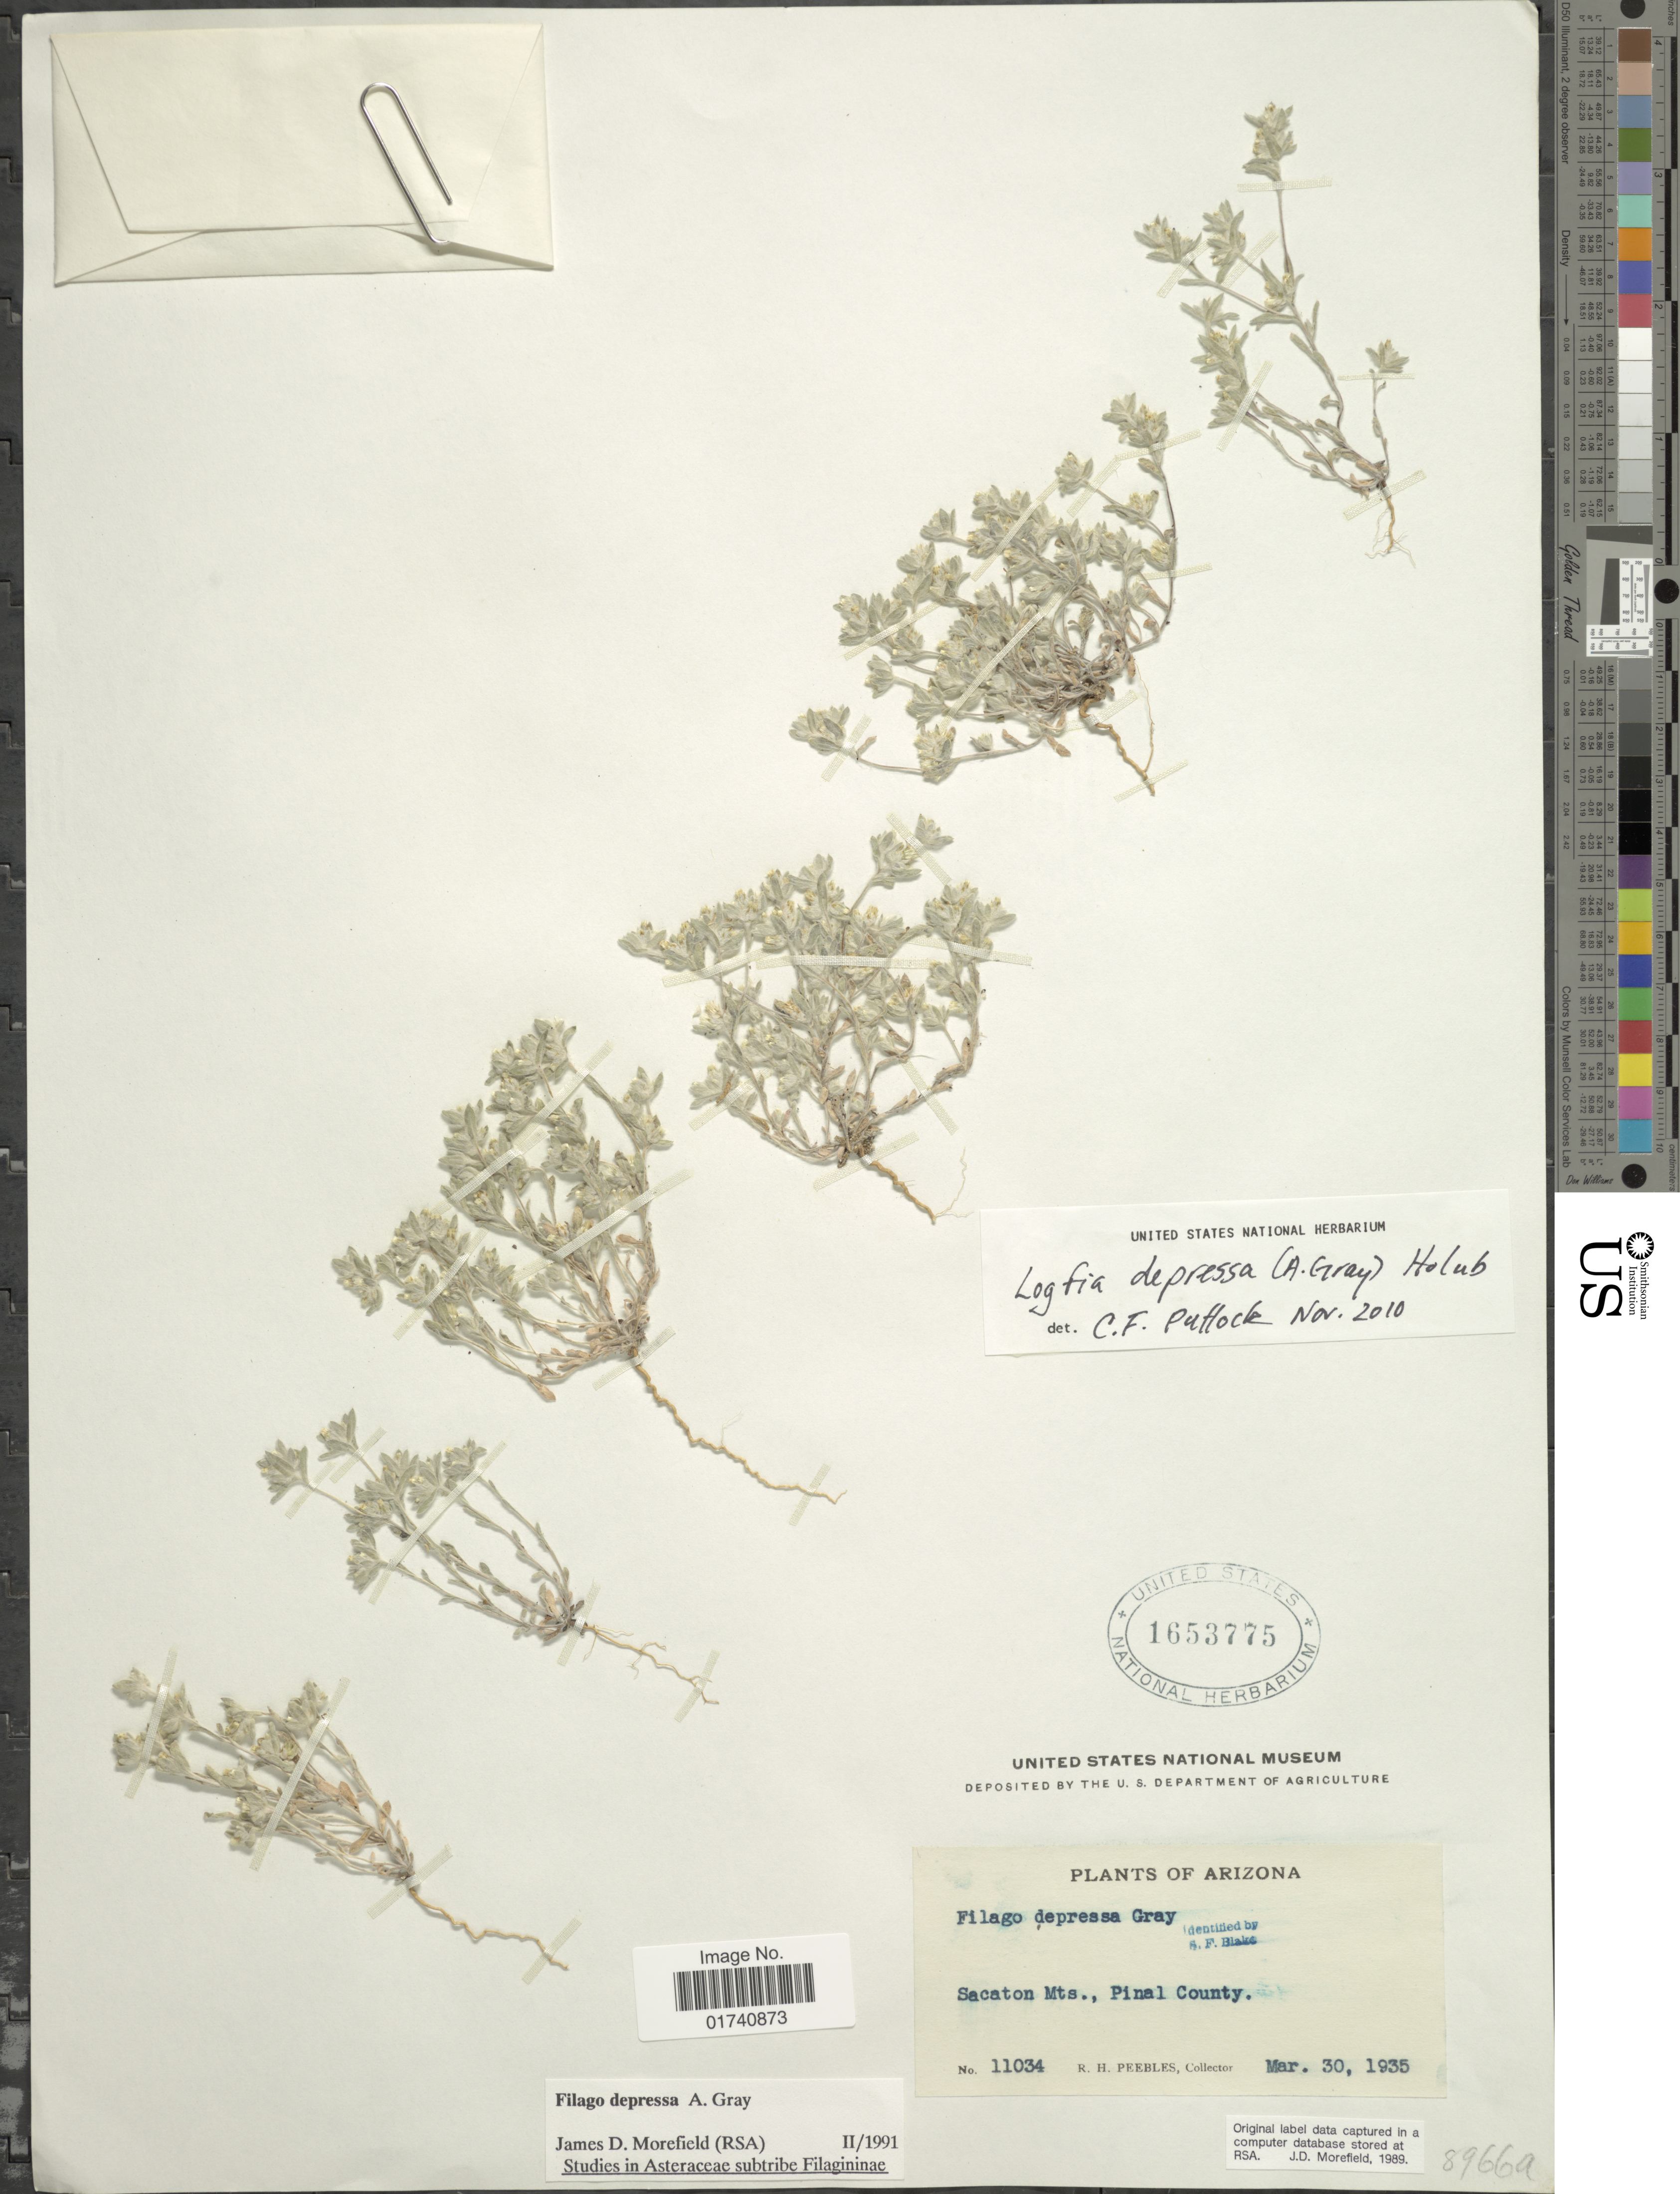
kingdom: Plantae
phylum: Tracheophyta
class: Magnoliopsida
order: Asterales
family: Asteraceae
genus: Logfia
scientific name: Logfia depressa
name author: (A. Gray) Holub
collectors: R. H. Peebles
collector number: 11034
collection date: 1935-03-30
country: United States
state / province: Arizona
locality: Sacaton Mts., Pinal County.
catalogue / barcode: US 1653775